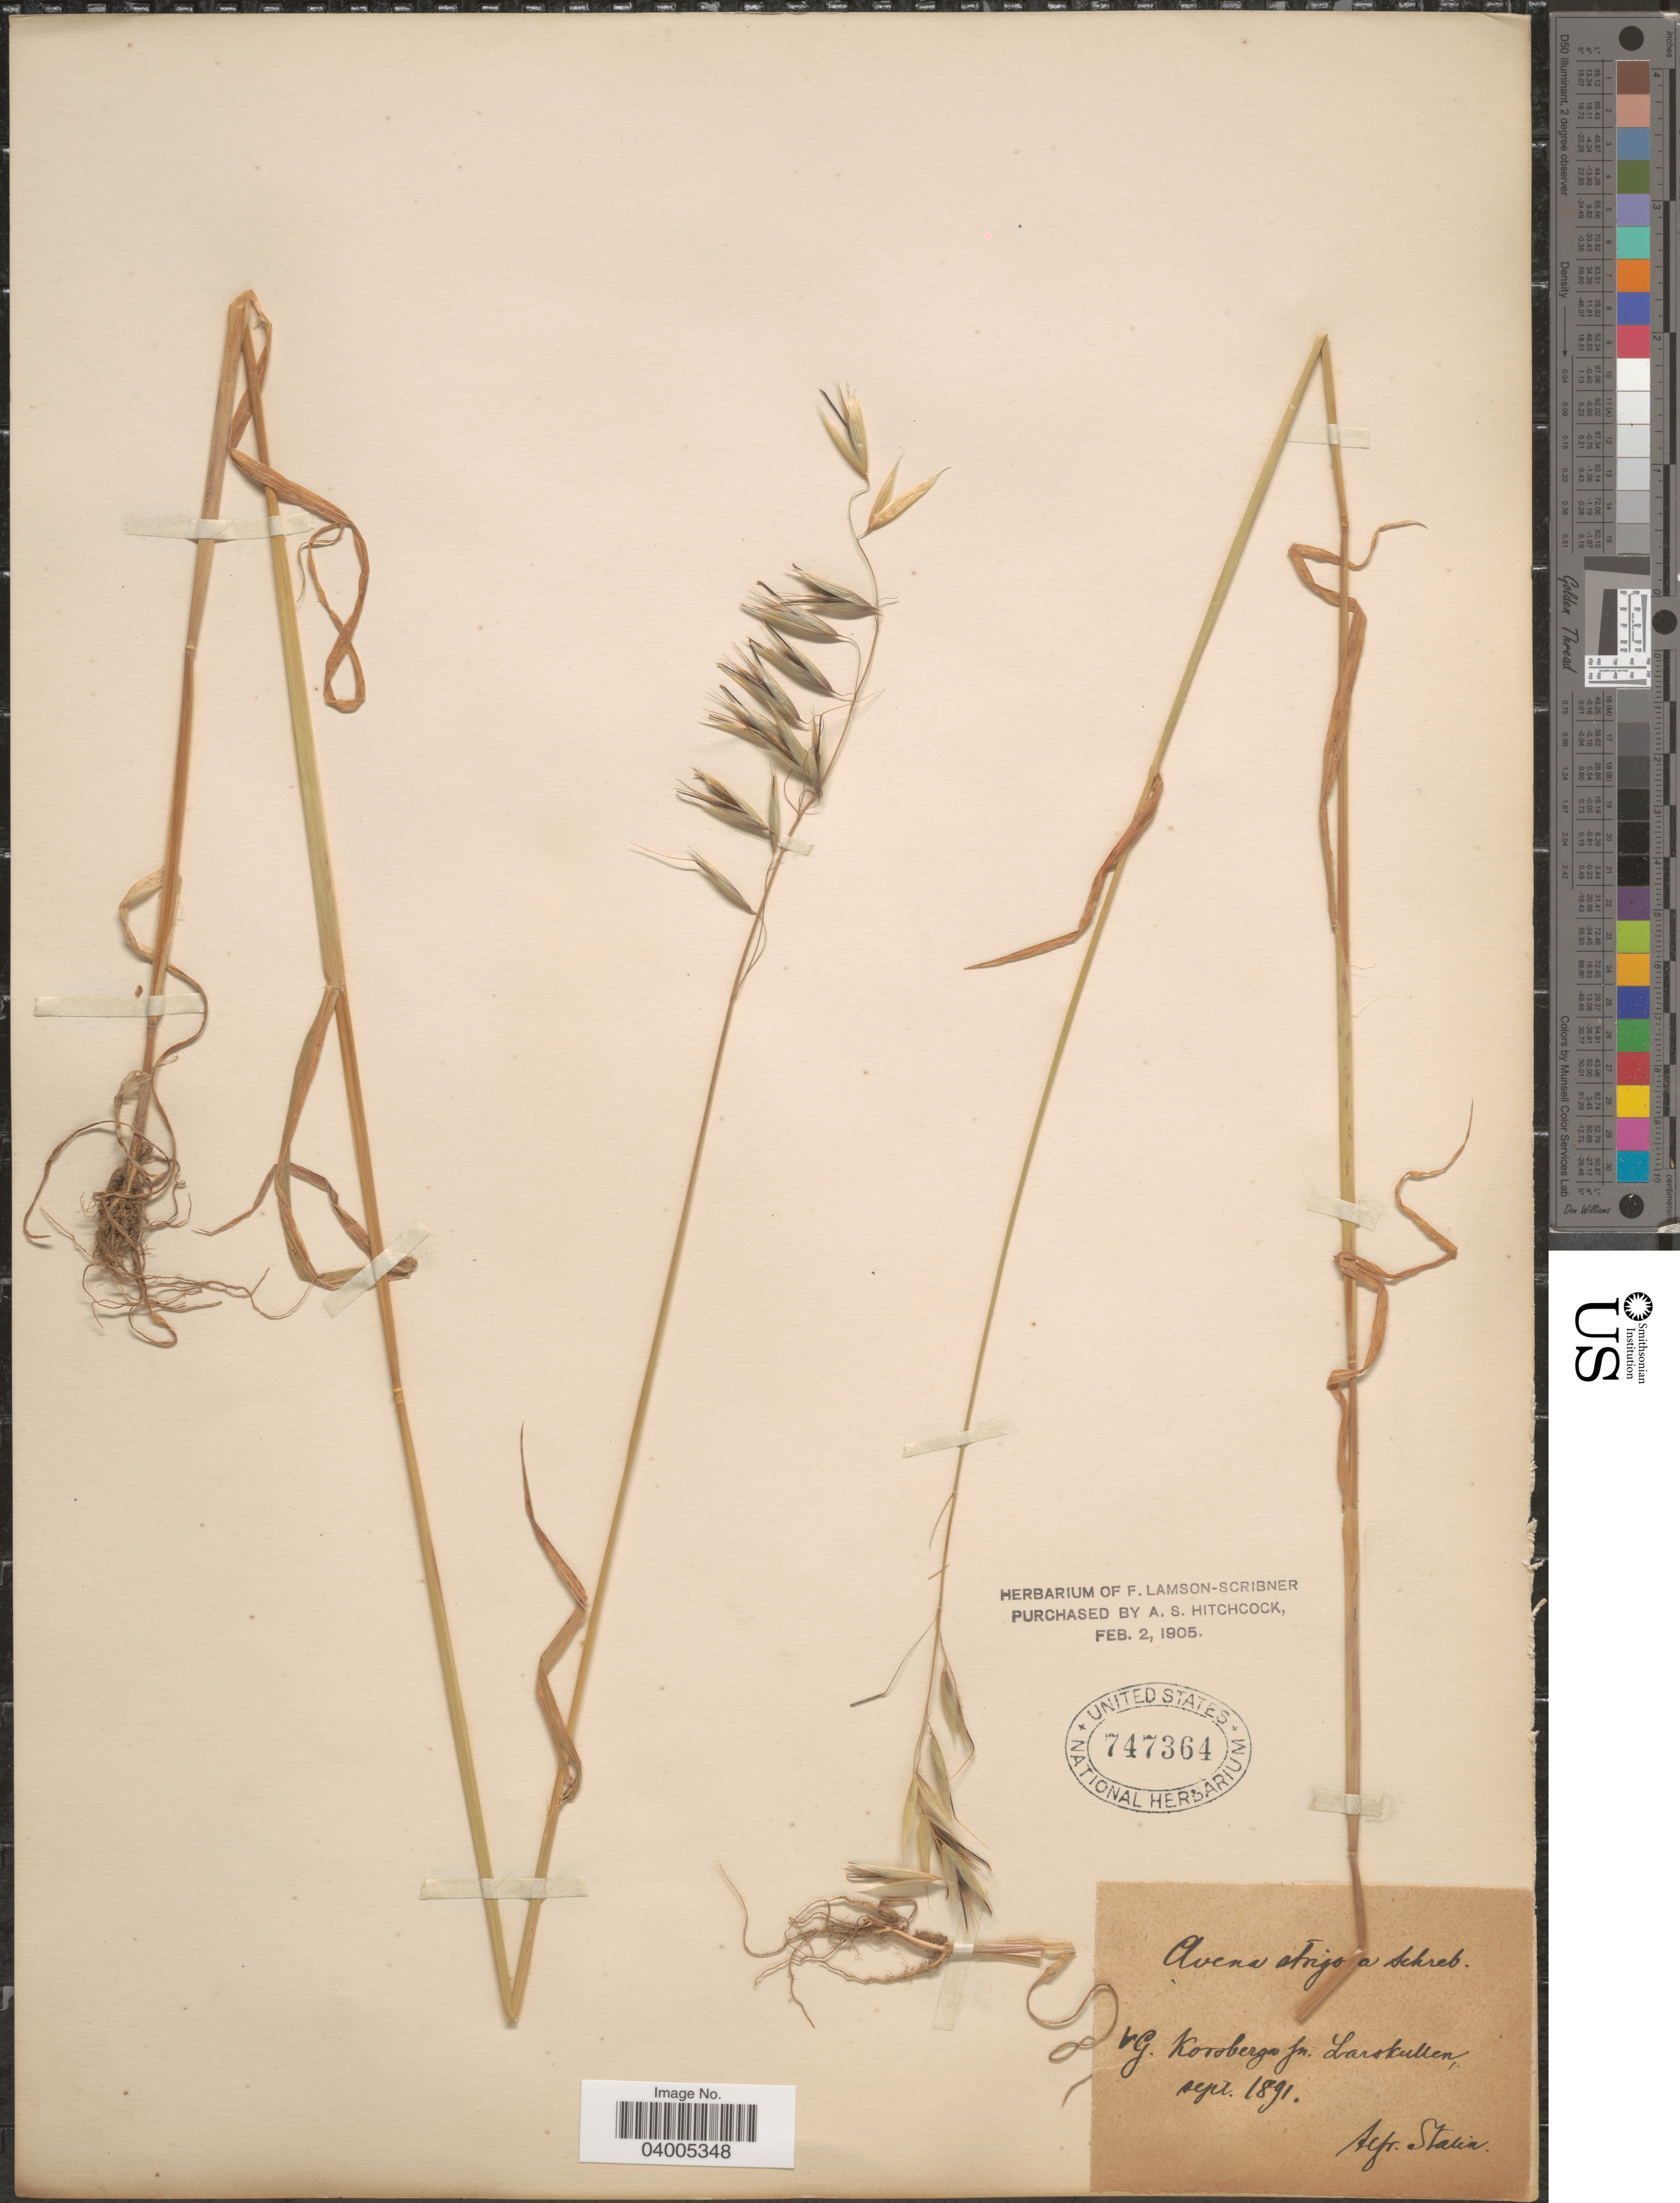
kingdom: Plantae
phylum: Tracheophyta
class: Liliopsida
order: Poales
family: Poaceae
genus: Avena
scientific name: Avena strigosa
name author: Schreb.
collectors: A. Stalin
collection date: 1891-09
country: Sweden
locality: VG. Korsberga fn. Larskullen.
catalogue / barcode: US 747364